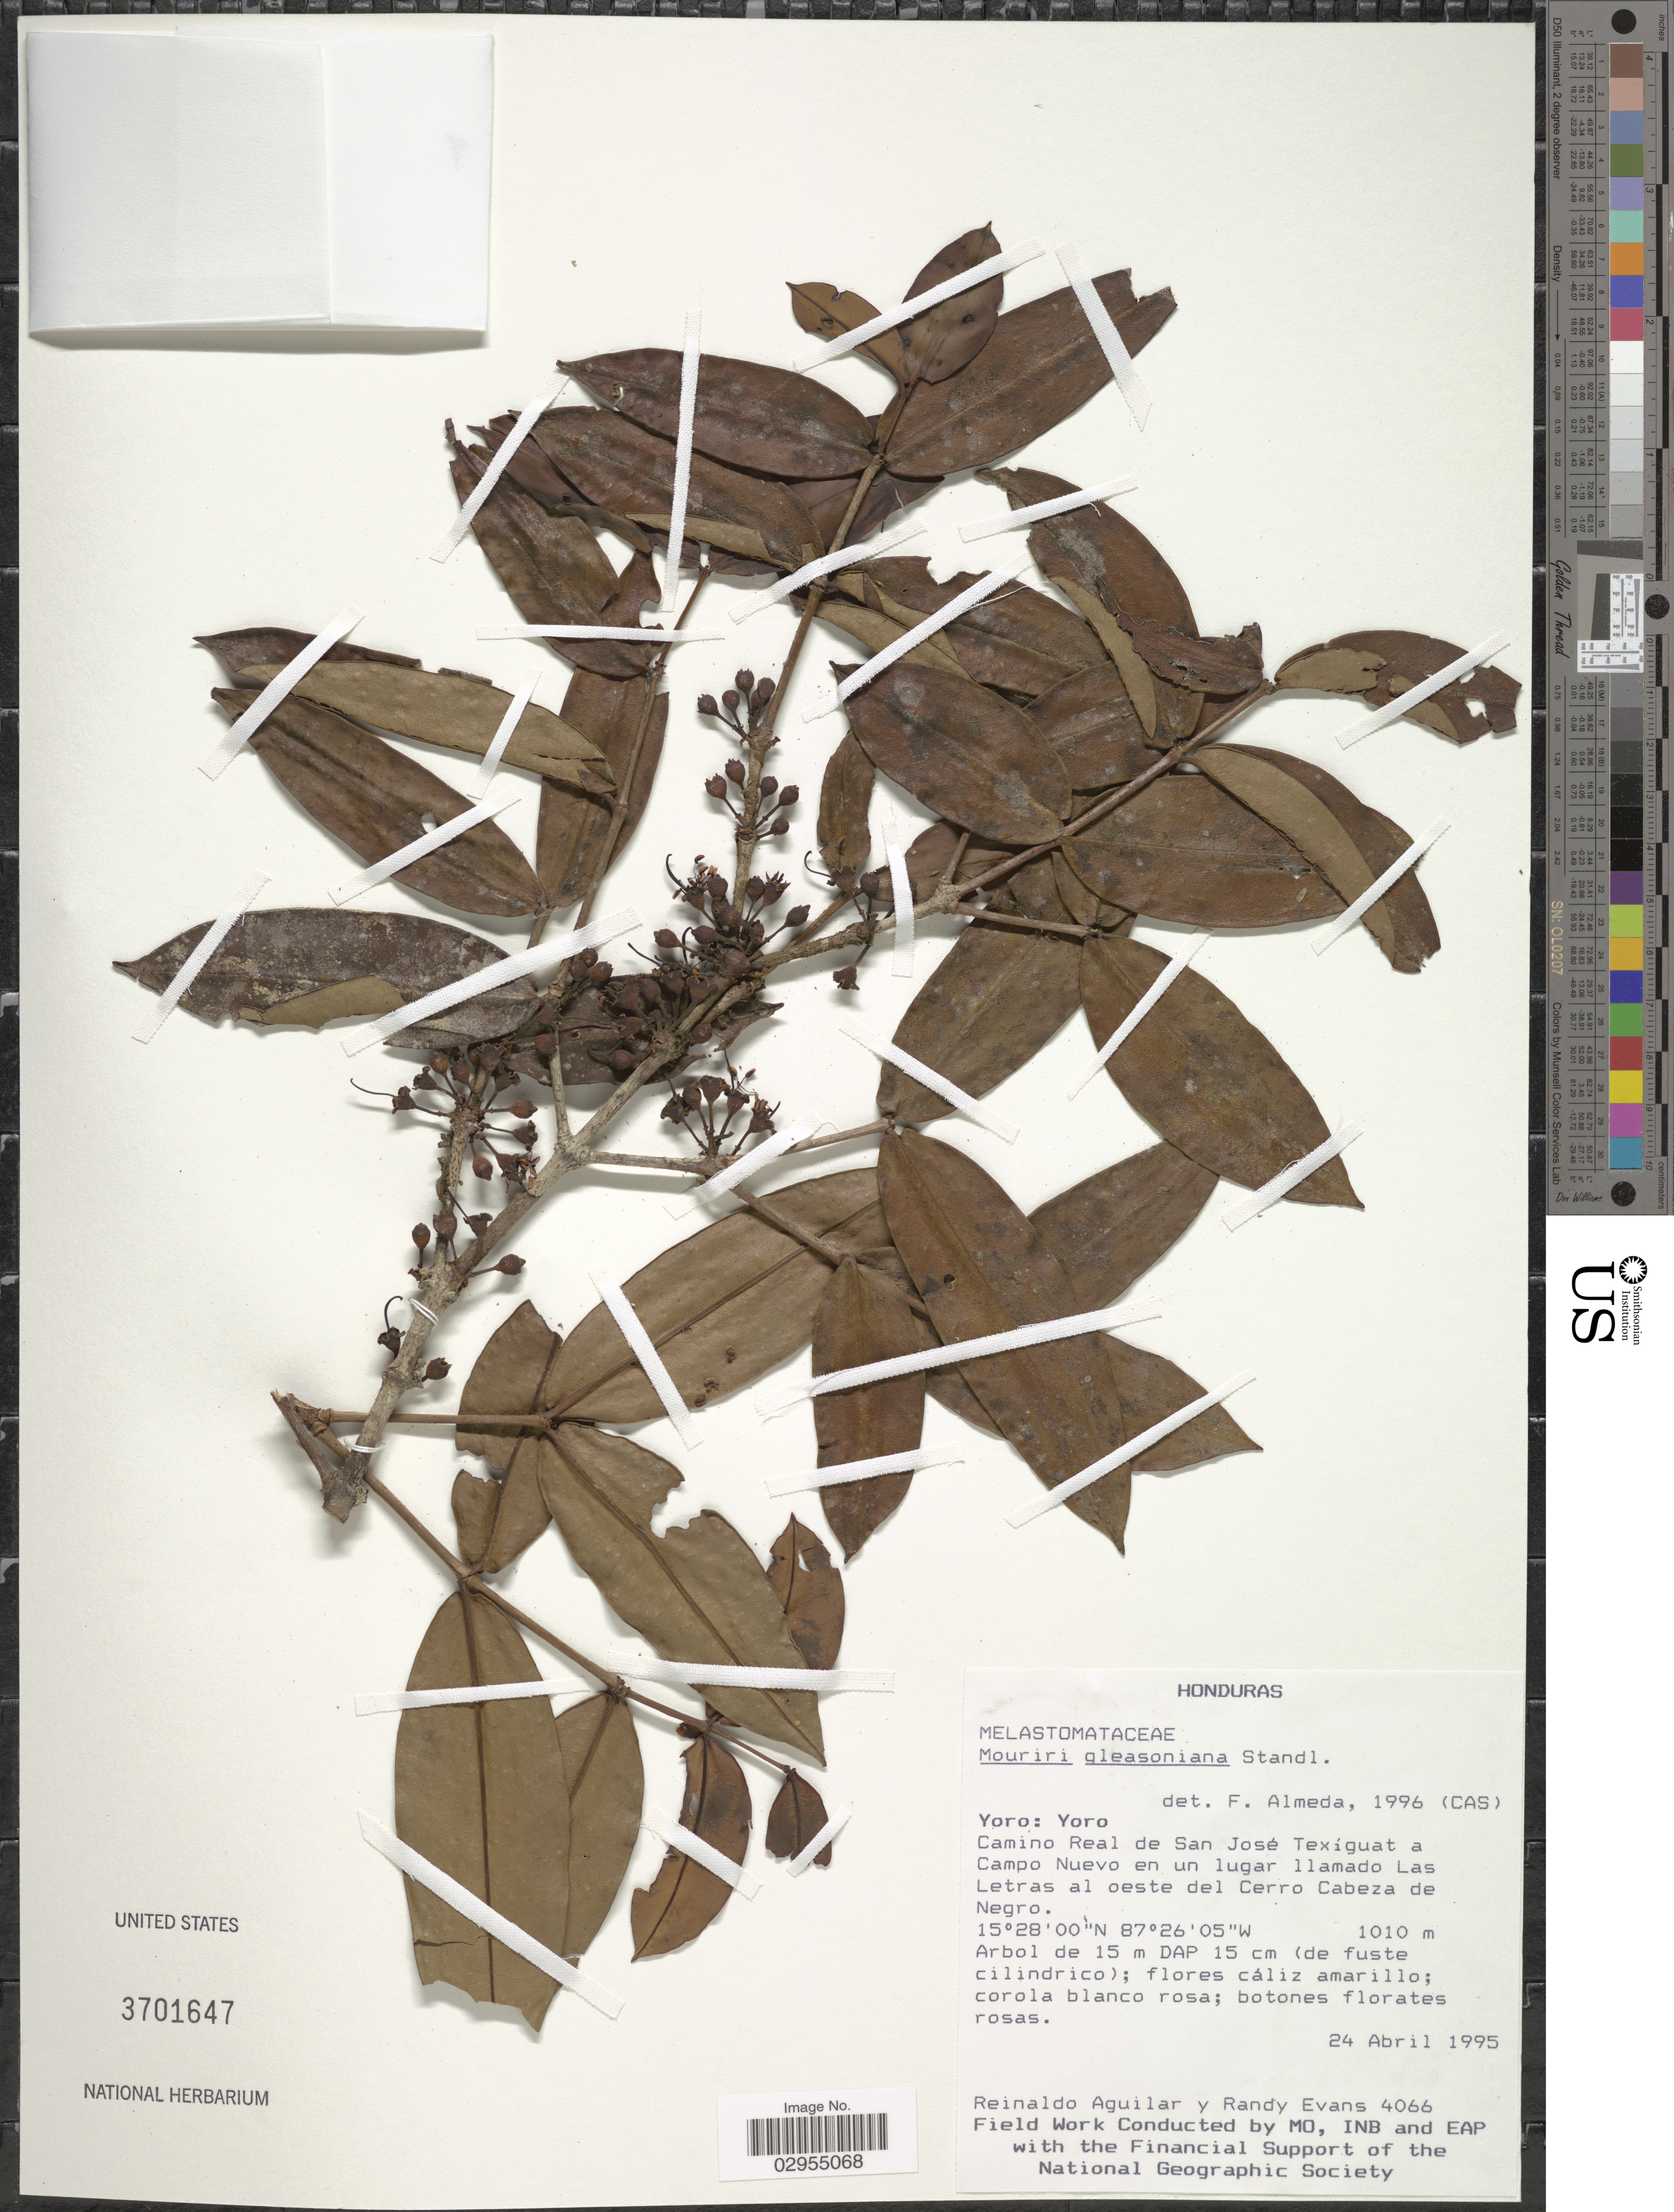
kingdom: Plantae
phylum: Tracheophyta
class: Magnoliopsida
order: Myrtales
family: Melastomataceae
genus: Mouriri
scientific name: Mouriri gleasoniana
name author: Standl.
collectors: R. Aguilar & R. Evans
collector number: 4066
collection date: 1995-04-24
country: Honduras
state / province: Yoro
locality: Yoro. Camino Real de San José Texiguat a Campo Nuevo en un lugar llamado Las Letras al oeste del Cerro Cabeza de Negro.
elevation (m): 1010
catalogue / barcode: US 3701647